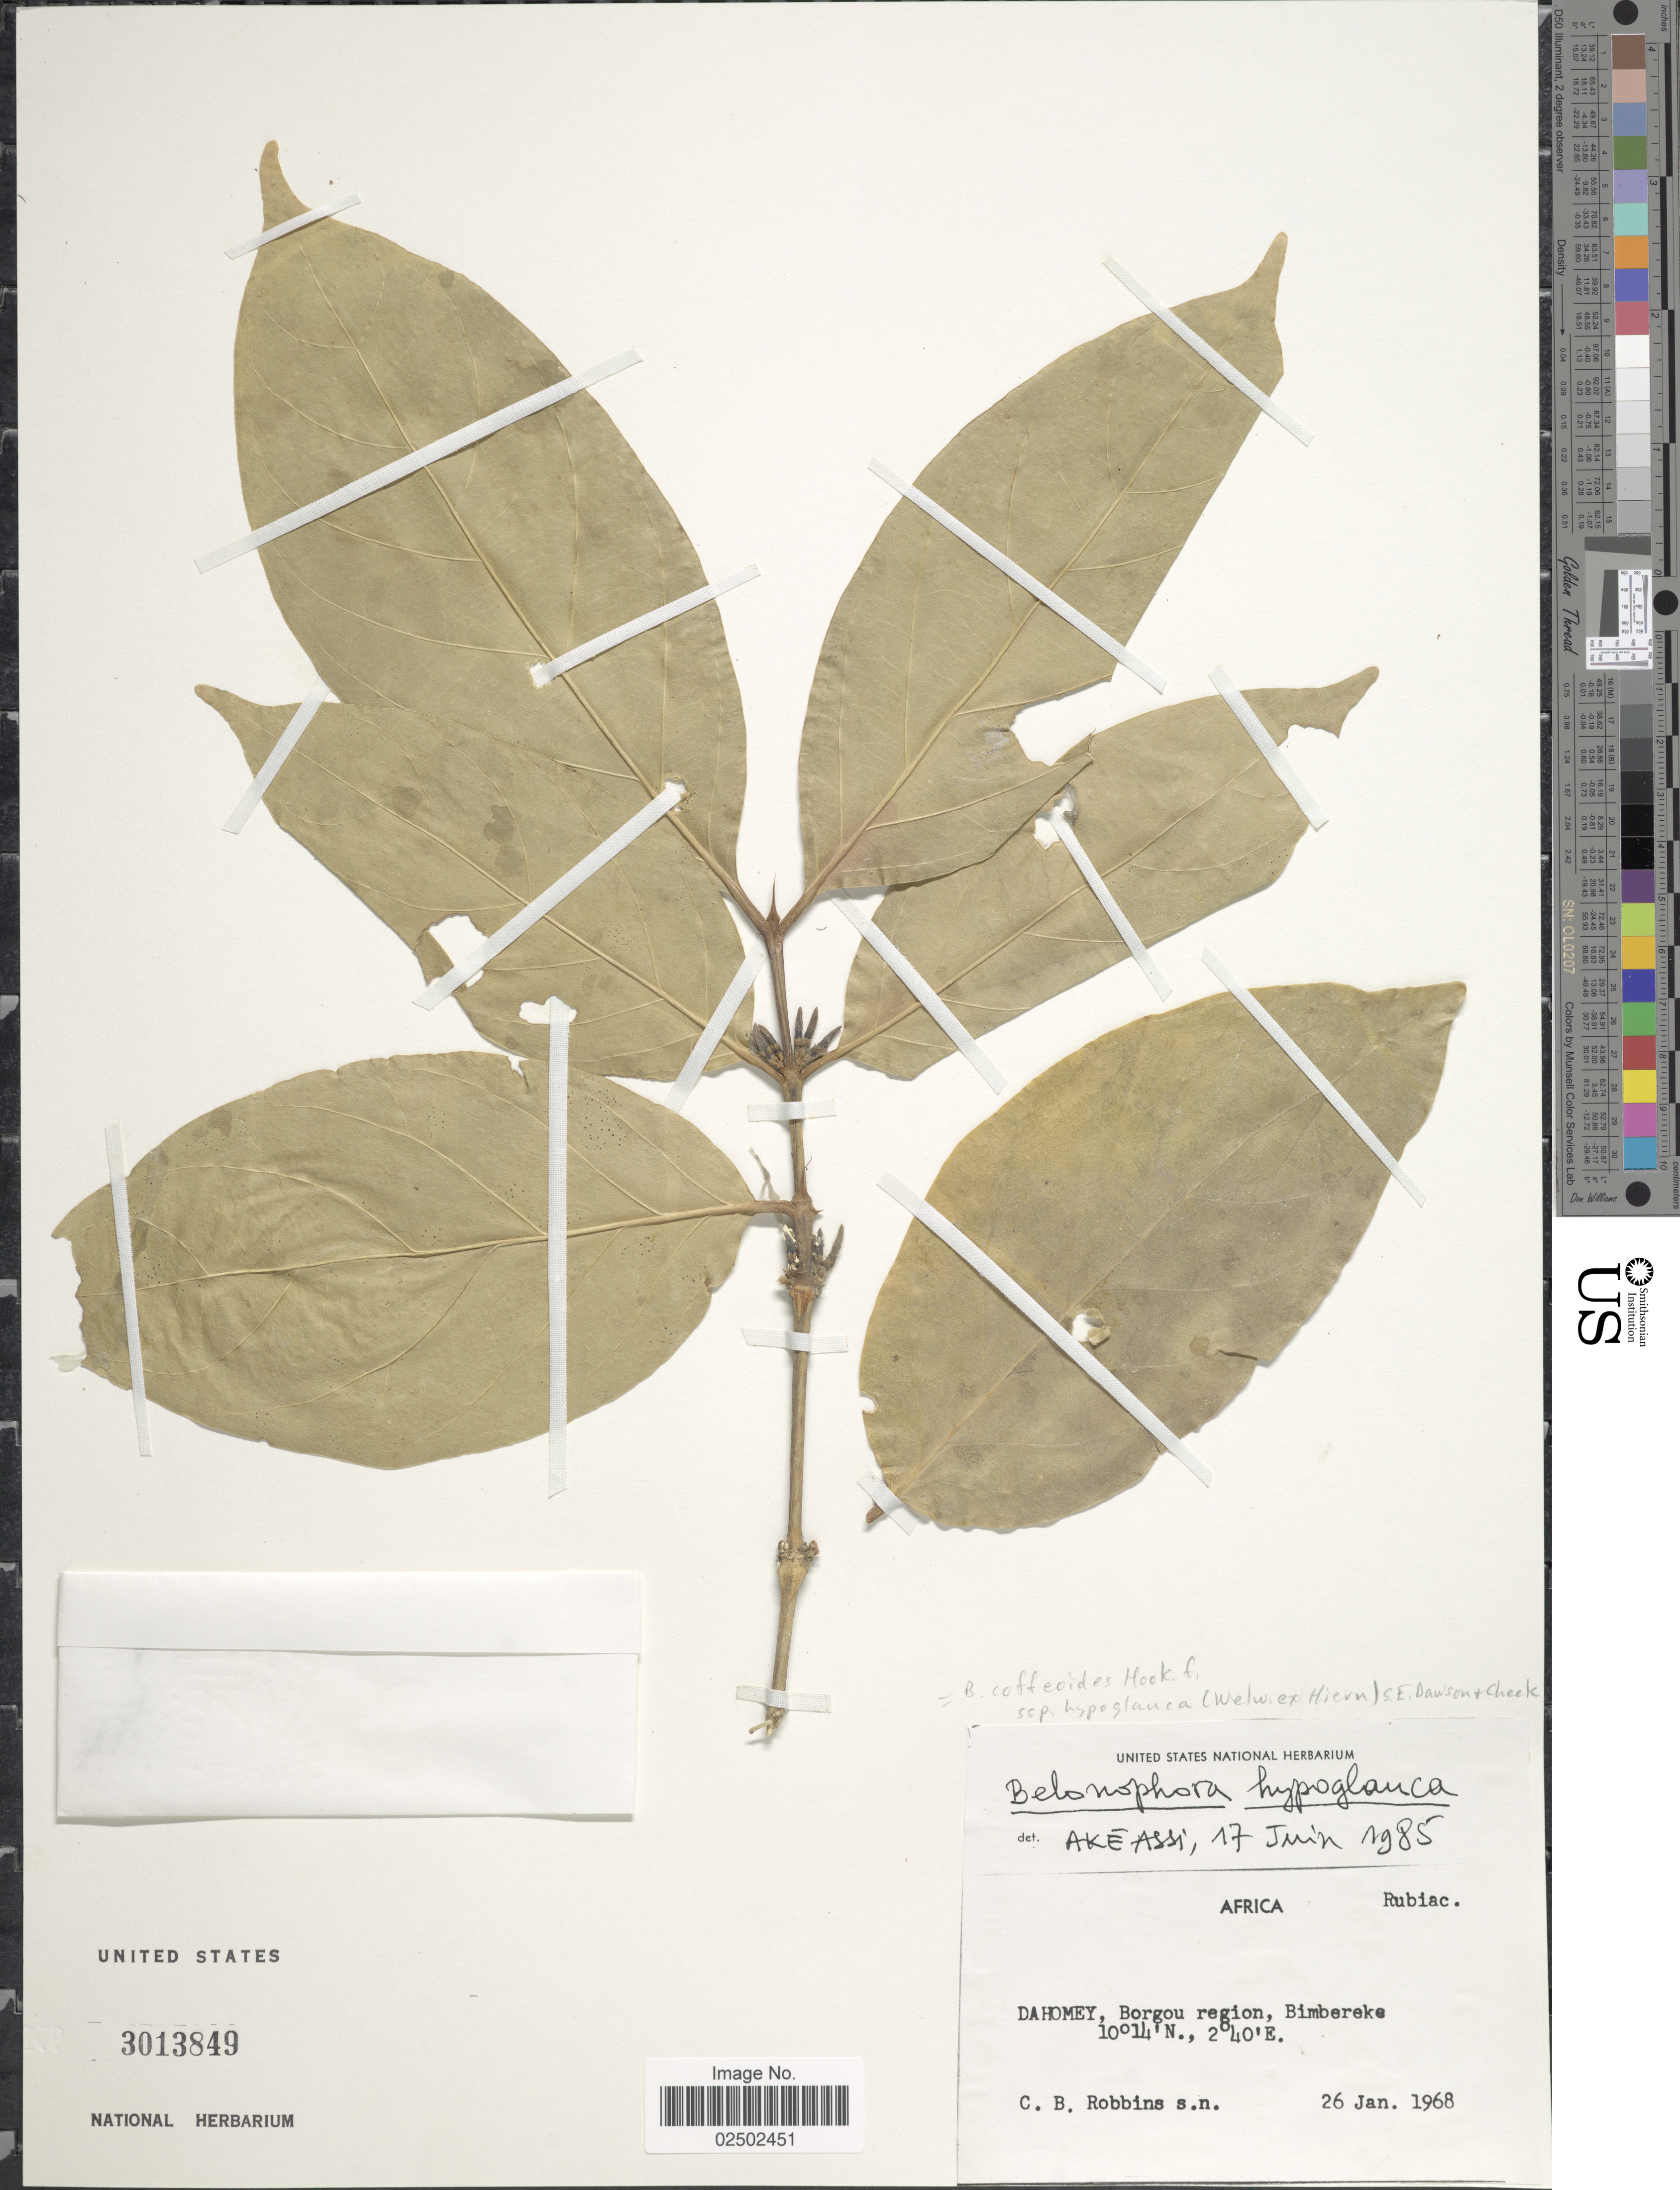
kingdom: Plantae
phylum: Tracheophyta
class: Magnoliopsida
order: Gentianales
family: Rubiaceae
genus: Belonophora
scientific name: Belonophora coffeoides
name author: Hook. f.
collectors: C. Robbins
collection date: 1968-01-26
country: Benin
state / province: Borgou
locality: Dahomey, Bimbereke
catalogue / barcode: US 3013849